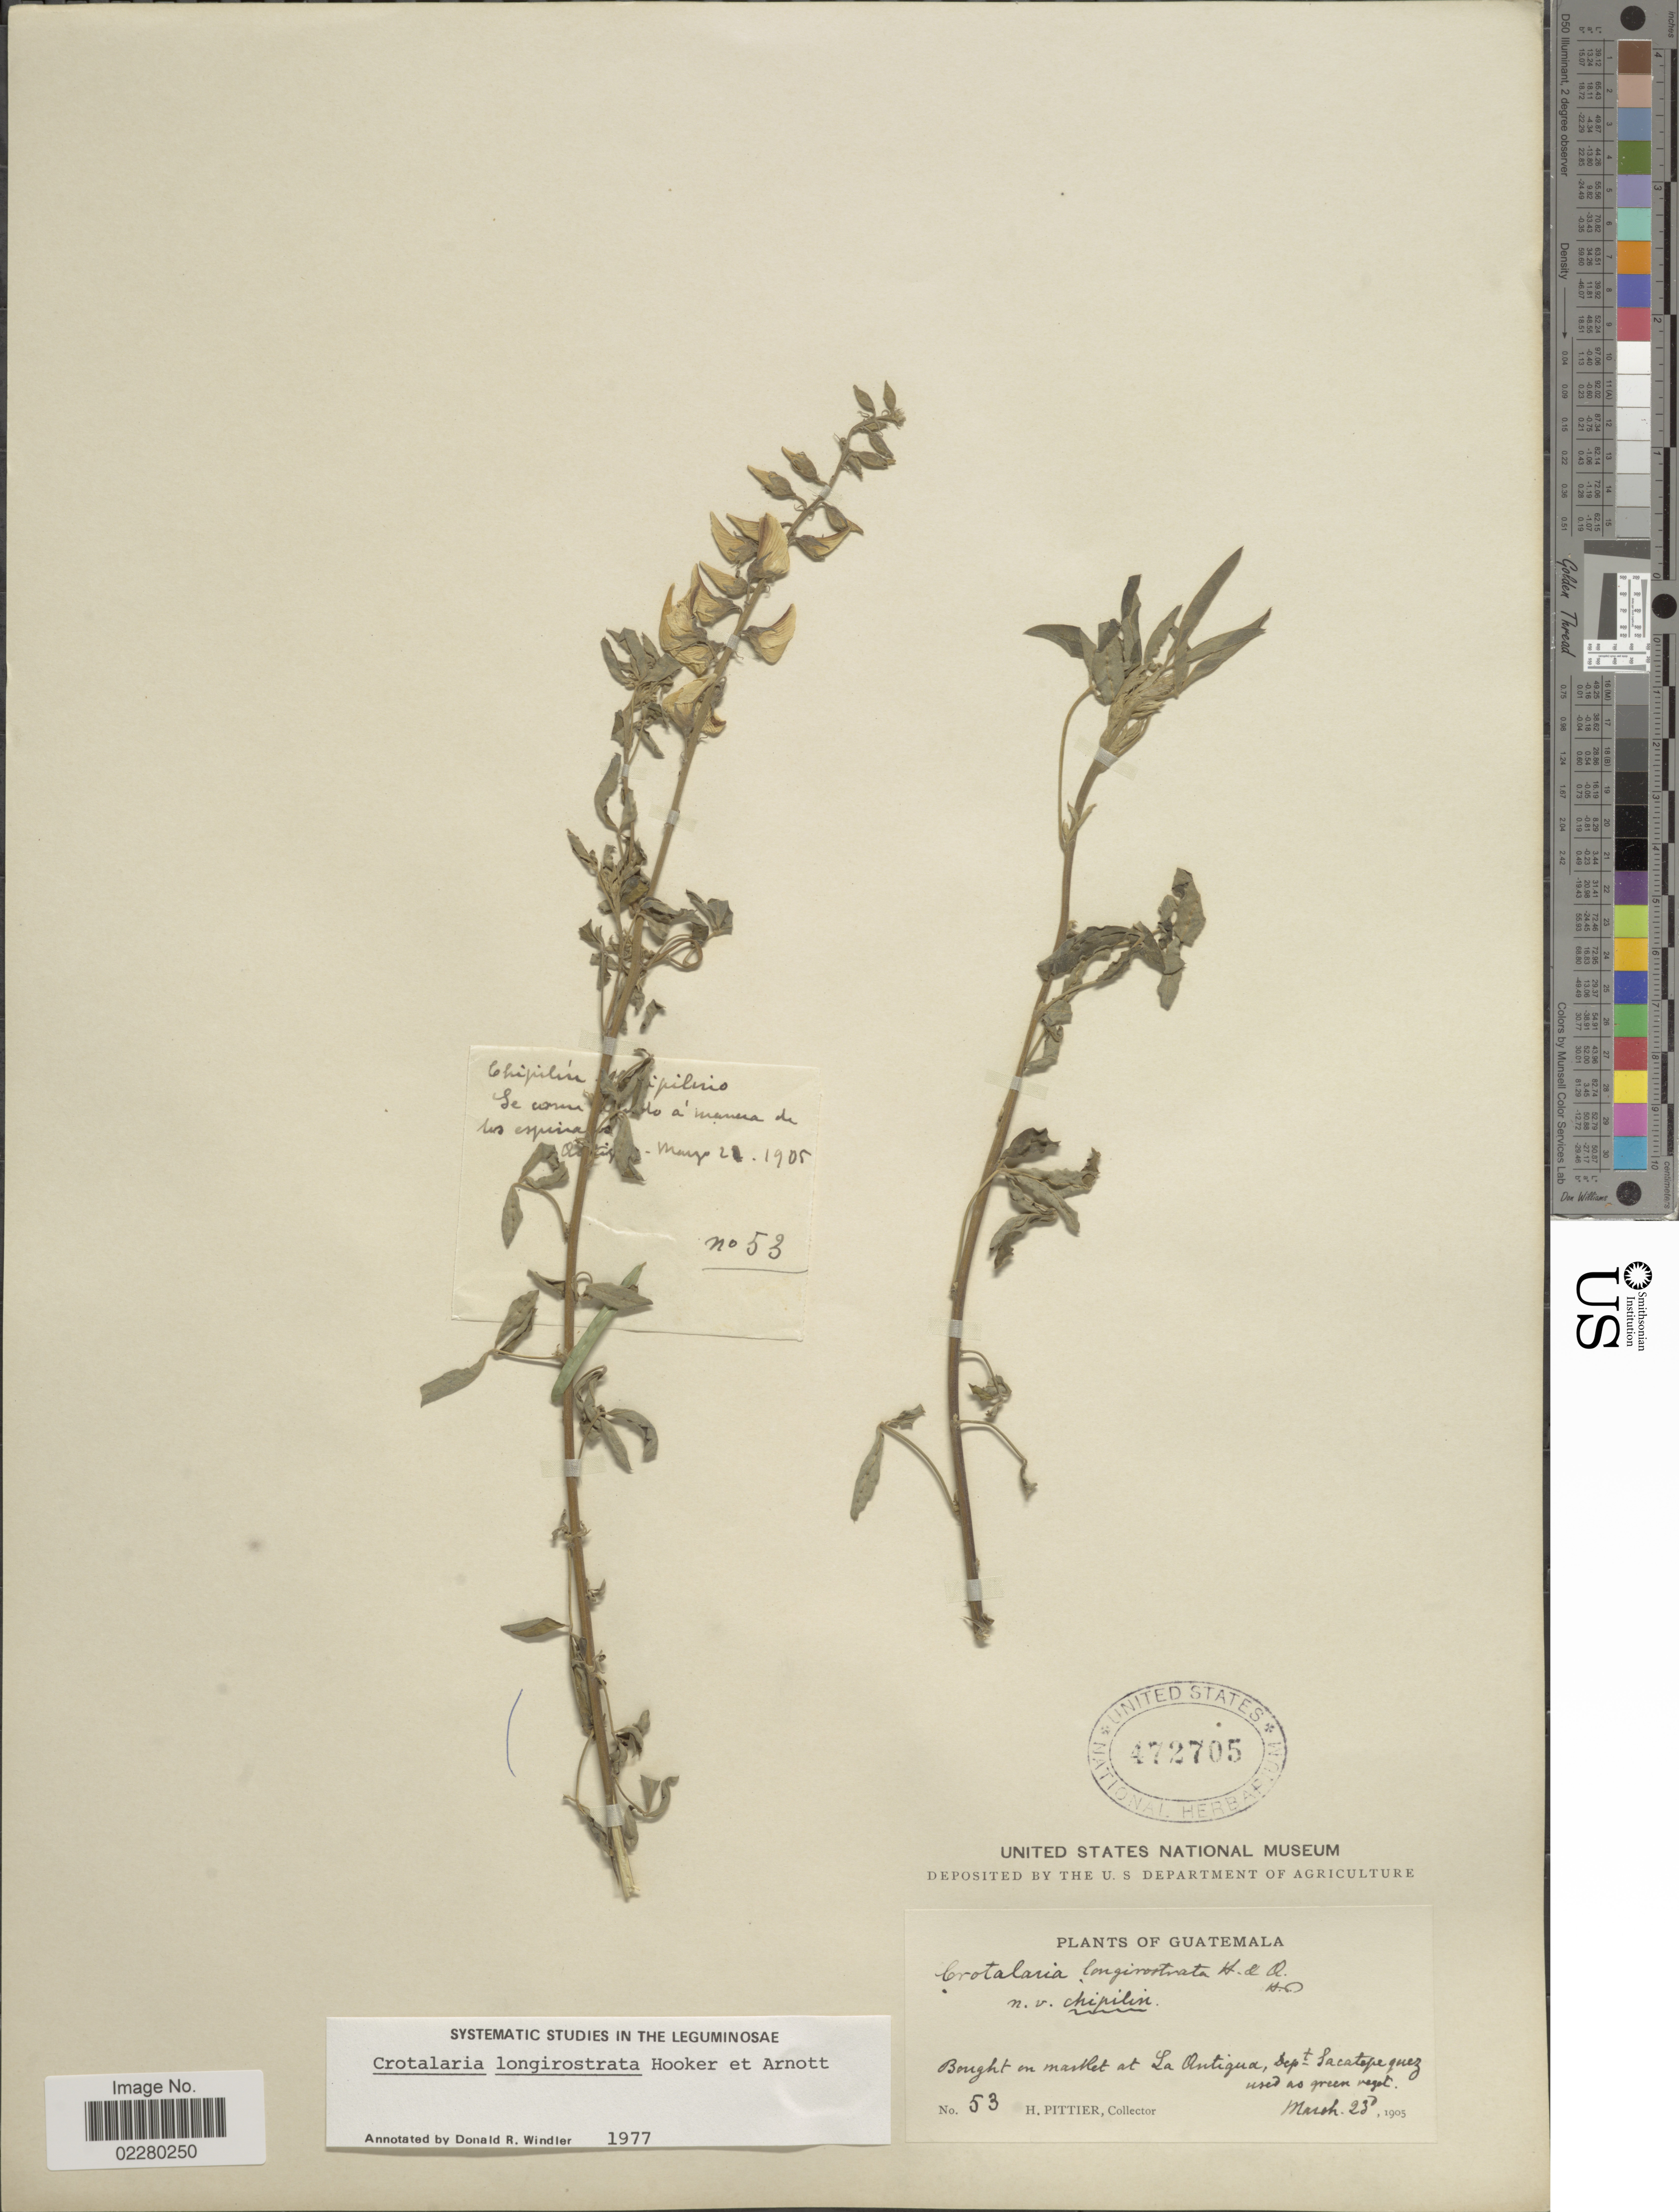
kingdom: Plantae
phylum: Tracheophyta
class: Magnoliopsida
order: Fabales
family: Fabaceae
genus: Crotalaria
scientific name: Crotalaria longirostrata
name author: Hook. & Arn.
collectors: H. F. Pittier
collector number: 53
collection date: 1905-03-23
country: Guatemala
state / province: Sacatepéquez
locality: Bought on martlet at La Antigua, Dept. Sacatepequez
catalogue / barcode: US 472705